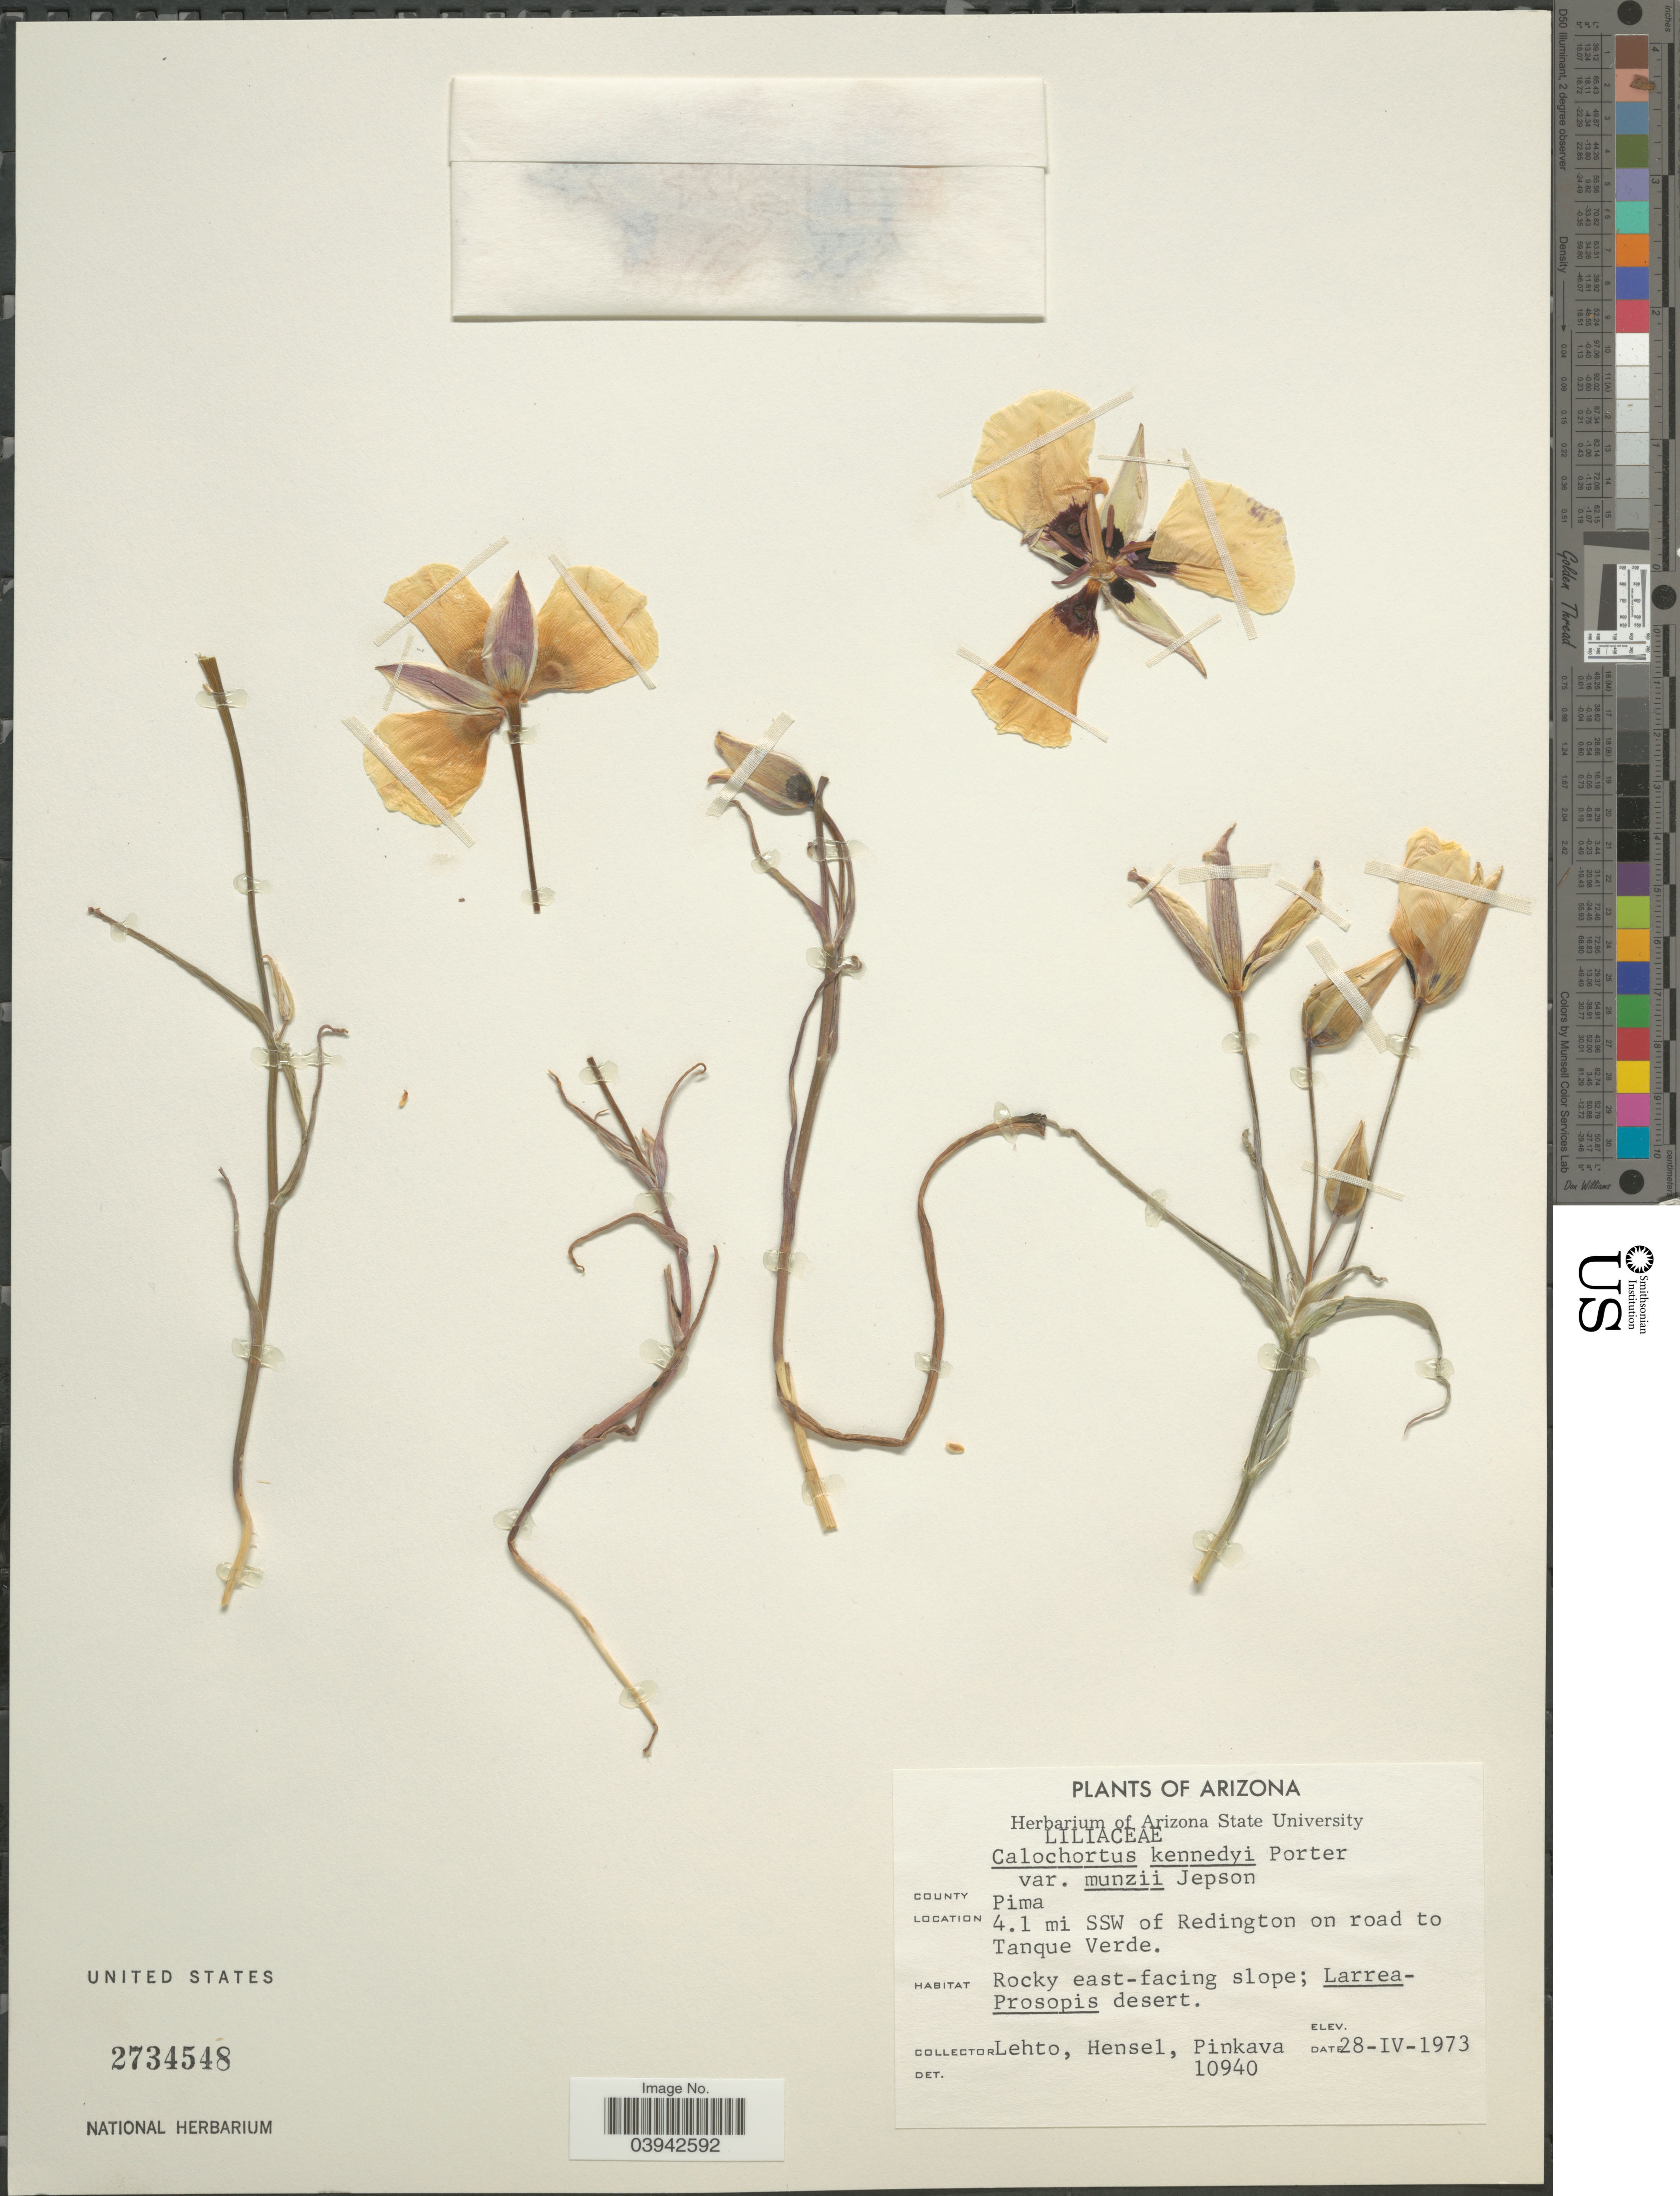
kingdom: Plantae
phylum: Tracheophyta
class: Liliopsida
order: Liliales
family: Liliaceae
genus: Calochortus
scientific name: Calochortus kennedyi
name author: Porter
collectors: -. Lehto, -. Hensel & -. Pinkava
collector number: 10940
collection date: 1973-04-28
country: United States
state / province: Arizona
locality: County Pima. 4.1 mi SSW of Redington on road to Tanque Verde. Rocky east-facing slope.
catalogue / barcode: US 2734548